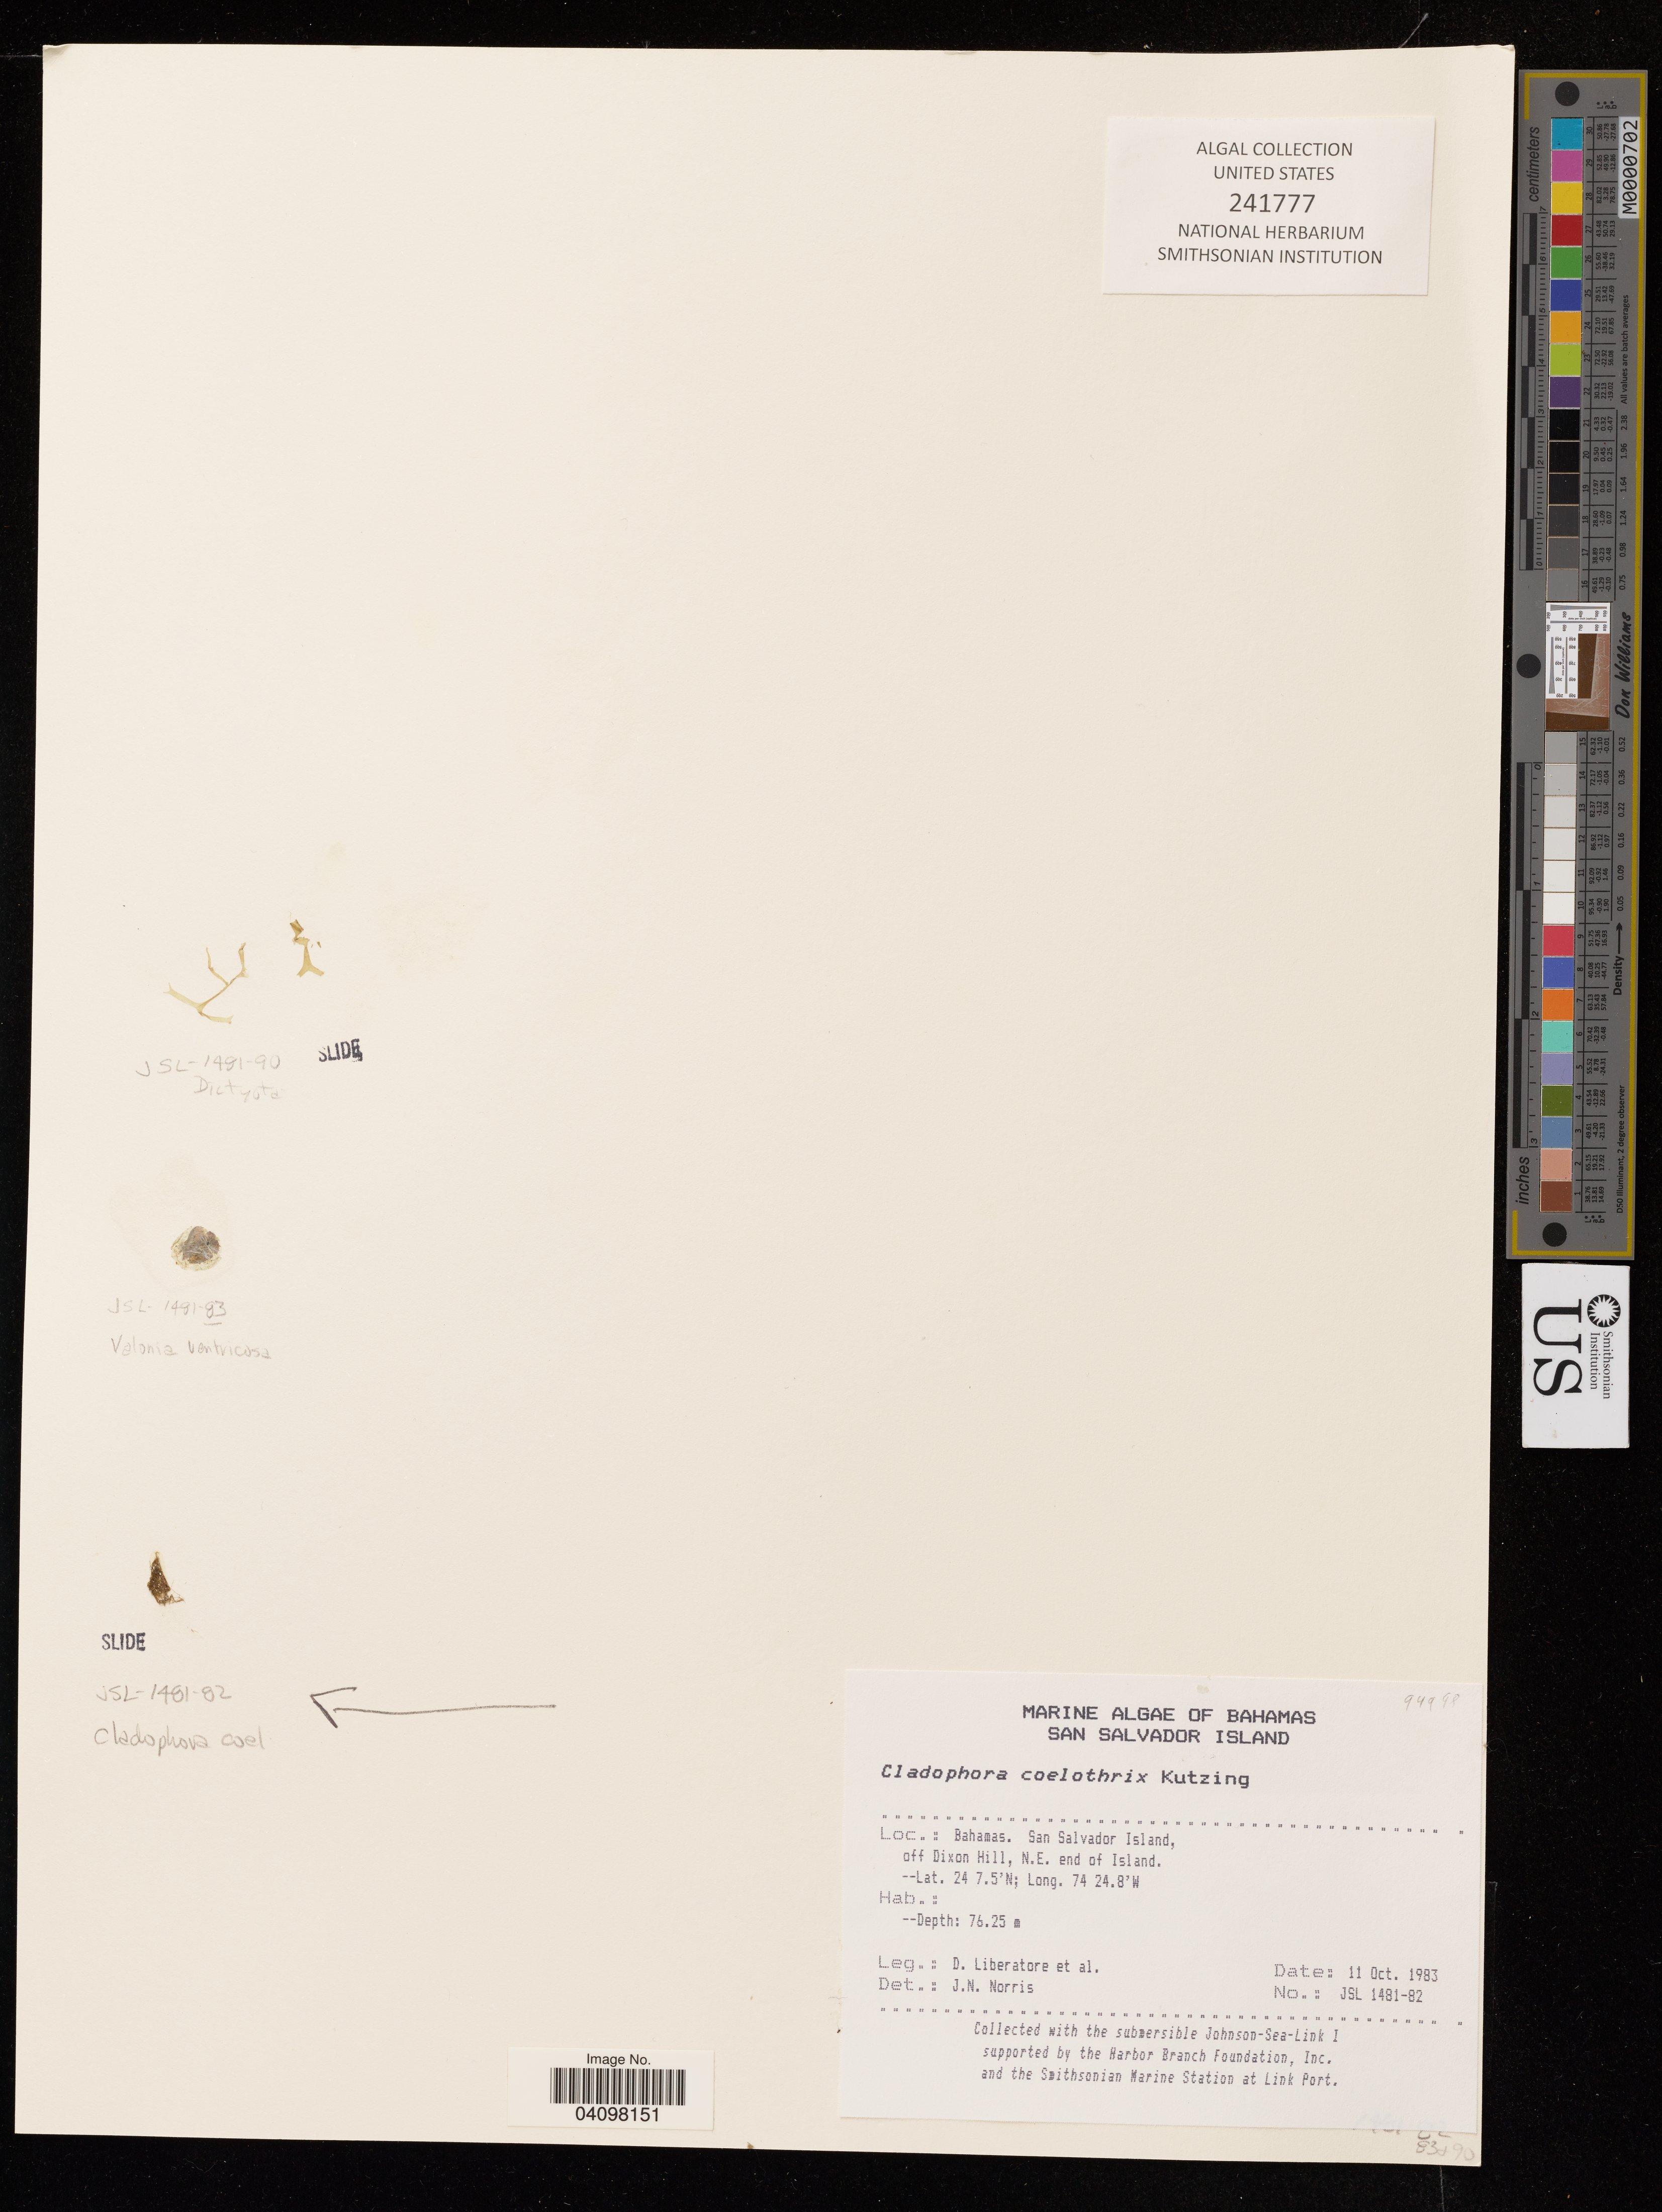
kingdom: Plantae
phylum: Chlorophyta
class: Ulvophyceae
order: Cladophorales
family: Cladophoraceae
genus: Cladophora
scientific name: Cladophora coelothrix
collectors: D. Liberatore & et al.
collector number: JSL1481-82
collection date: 1983-10-11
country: Bahamas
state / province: San Salvador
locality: Off Dixon Hill, N.E. end of Island.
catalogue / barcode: US 241777